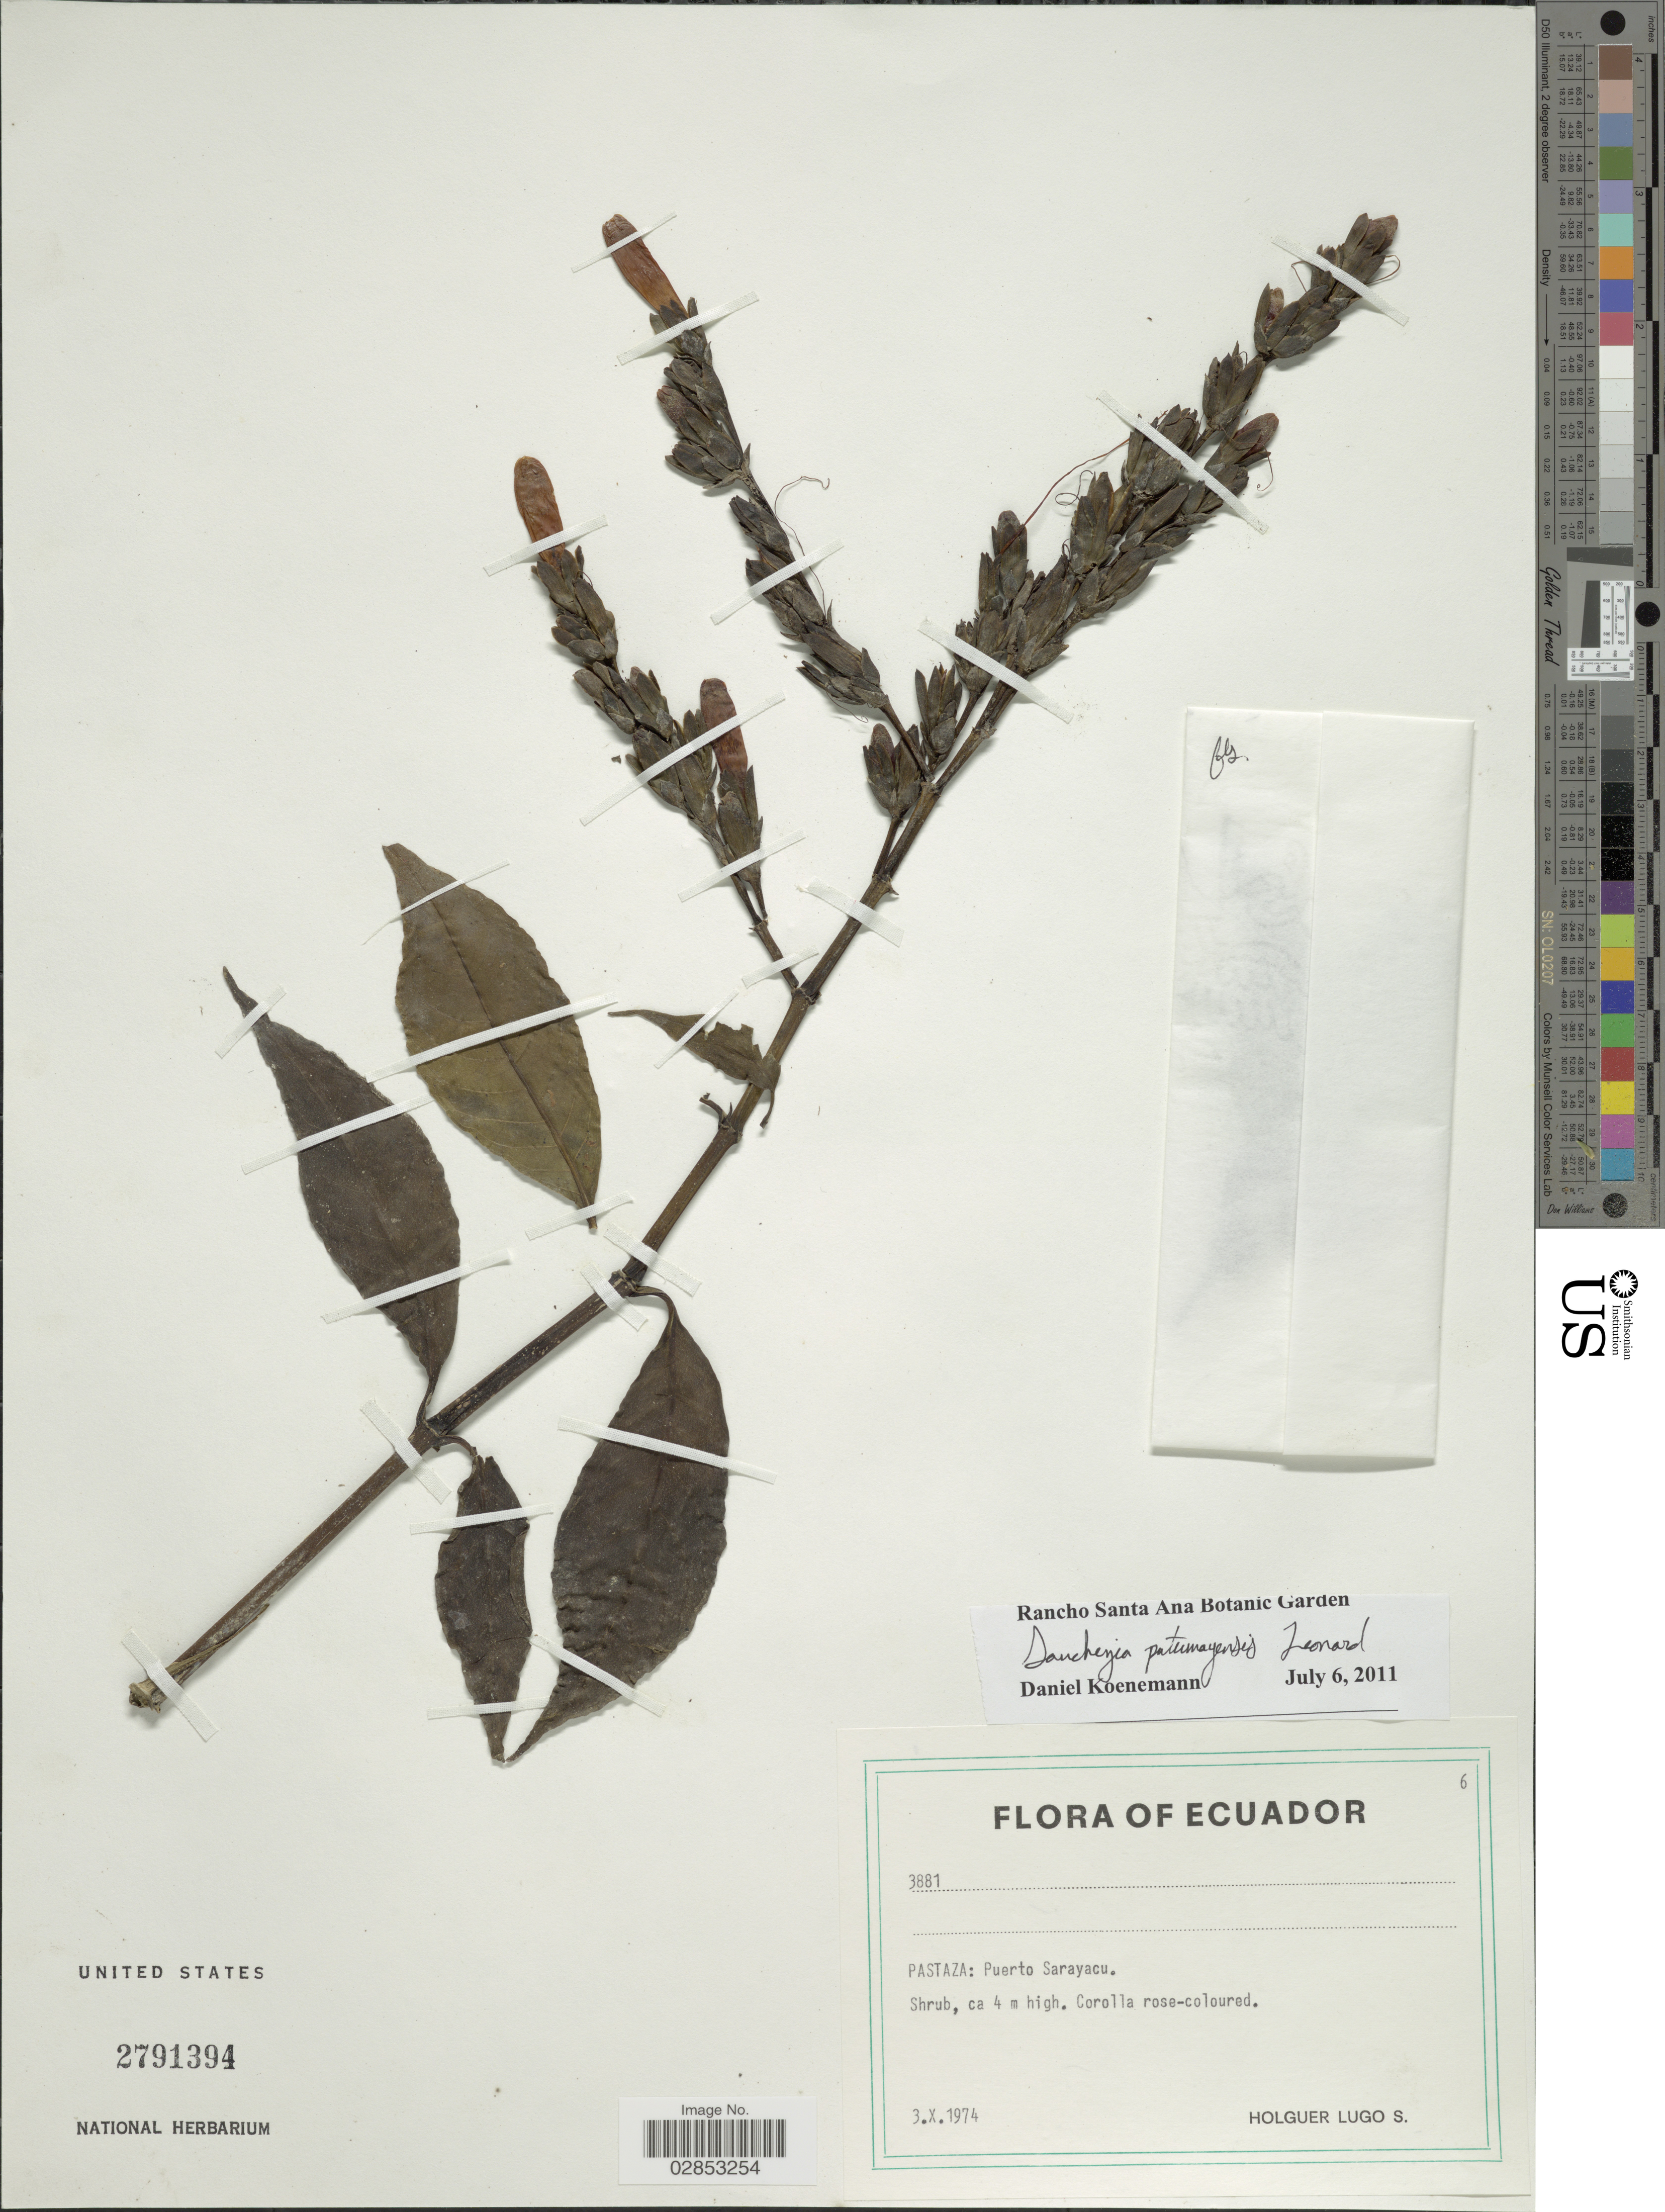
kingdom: Plantae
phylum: Tracheophyta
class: Magnoliopsida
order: Lamiales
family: Acanthaceae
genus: Sanchezia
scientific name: Sanchezia putumayensis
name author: Leonard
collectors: H. Lugo S.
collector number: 3881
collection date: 1974-10-03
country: Ecuador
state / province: Pastaza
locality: Pastaza: Puerto Sarayacu.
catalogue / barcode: US 2791394